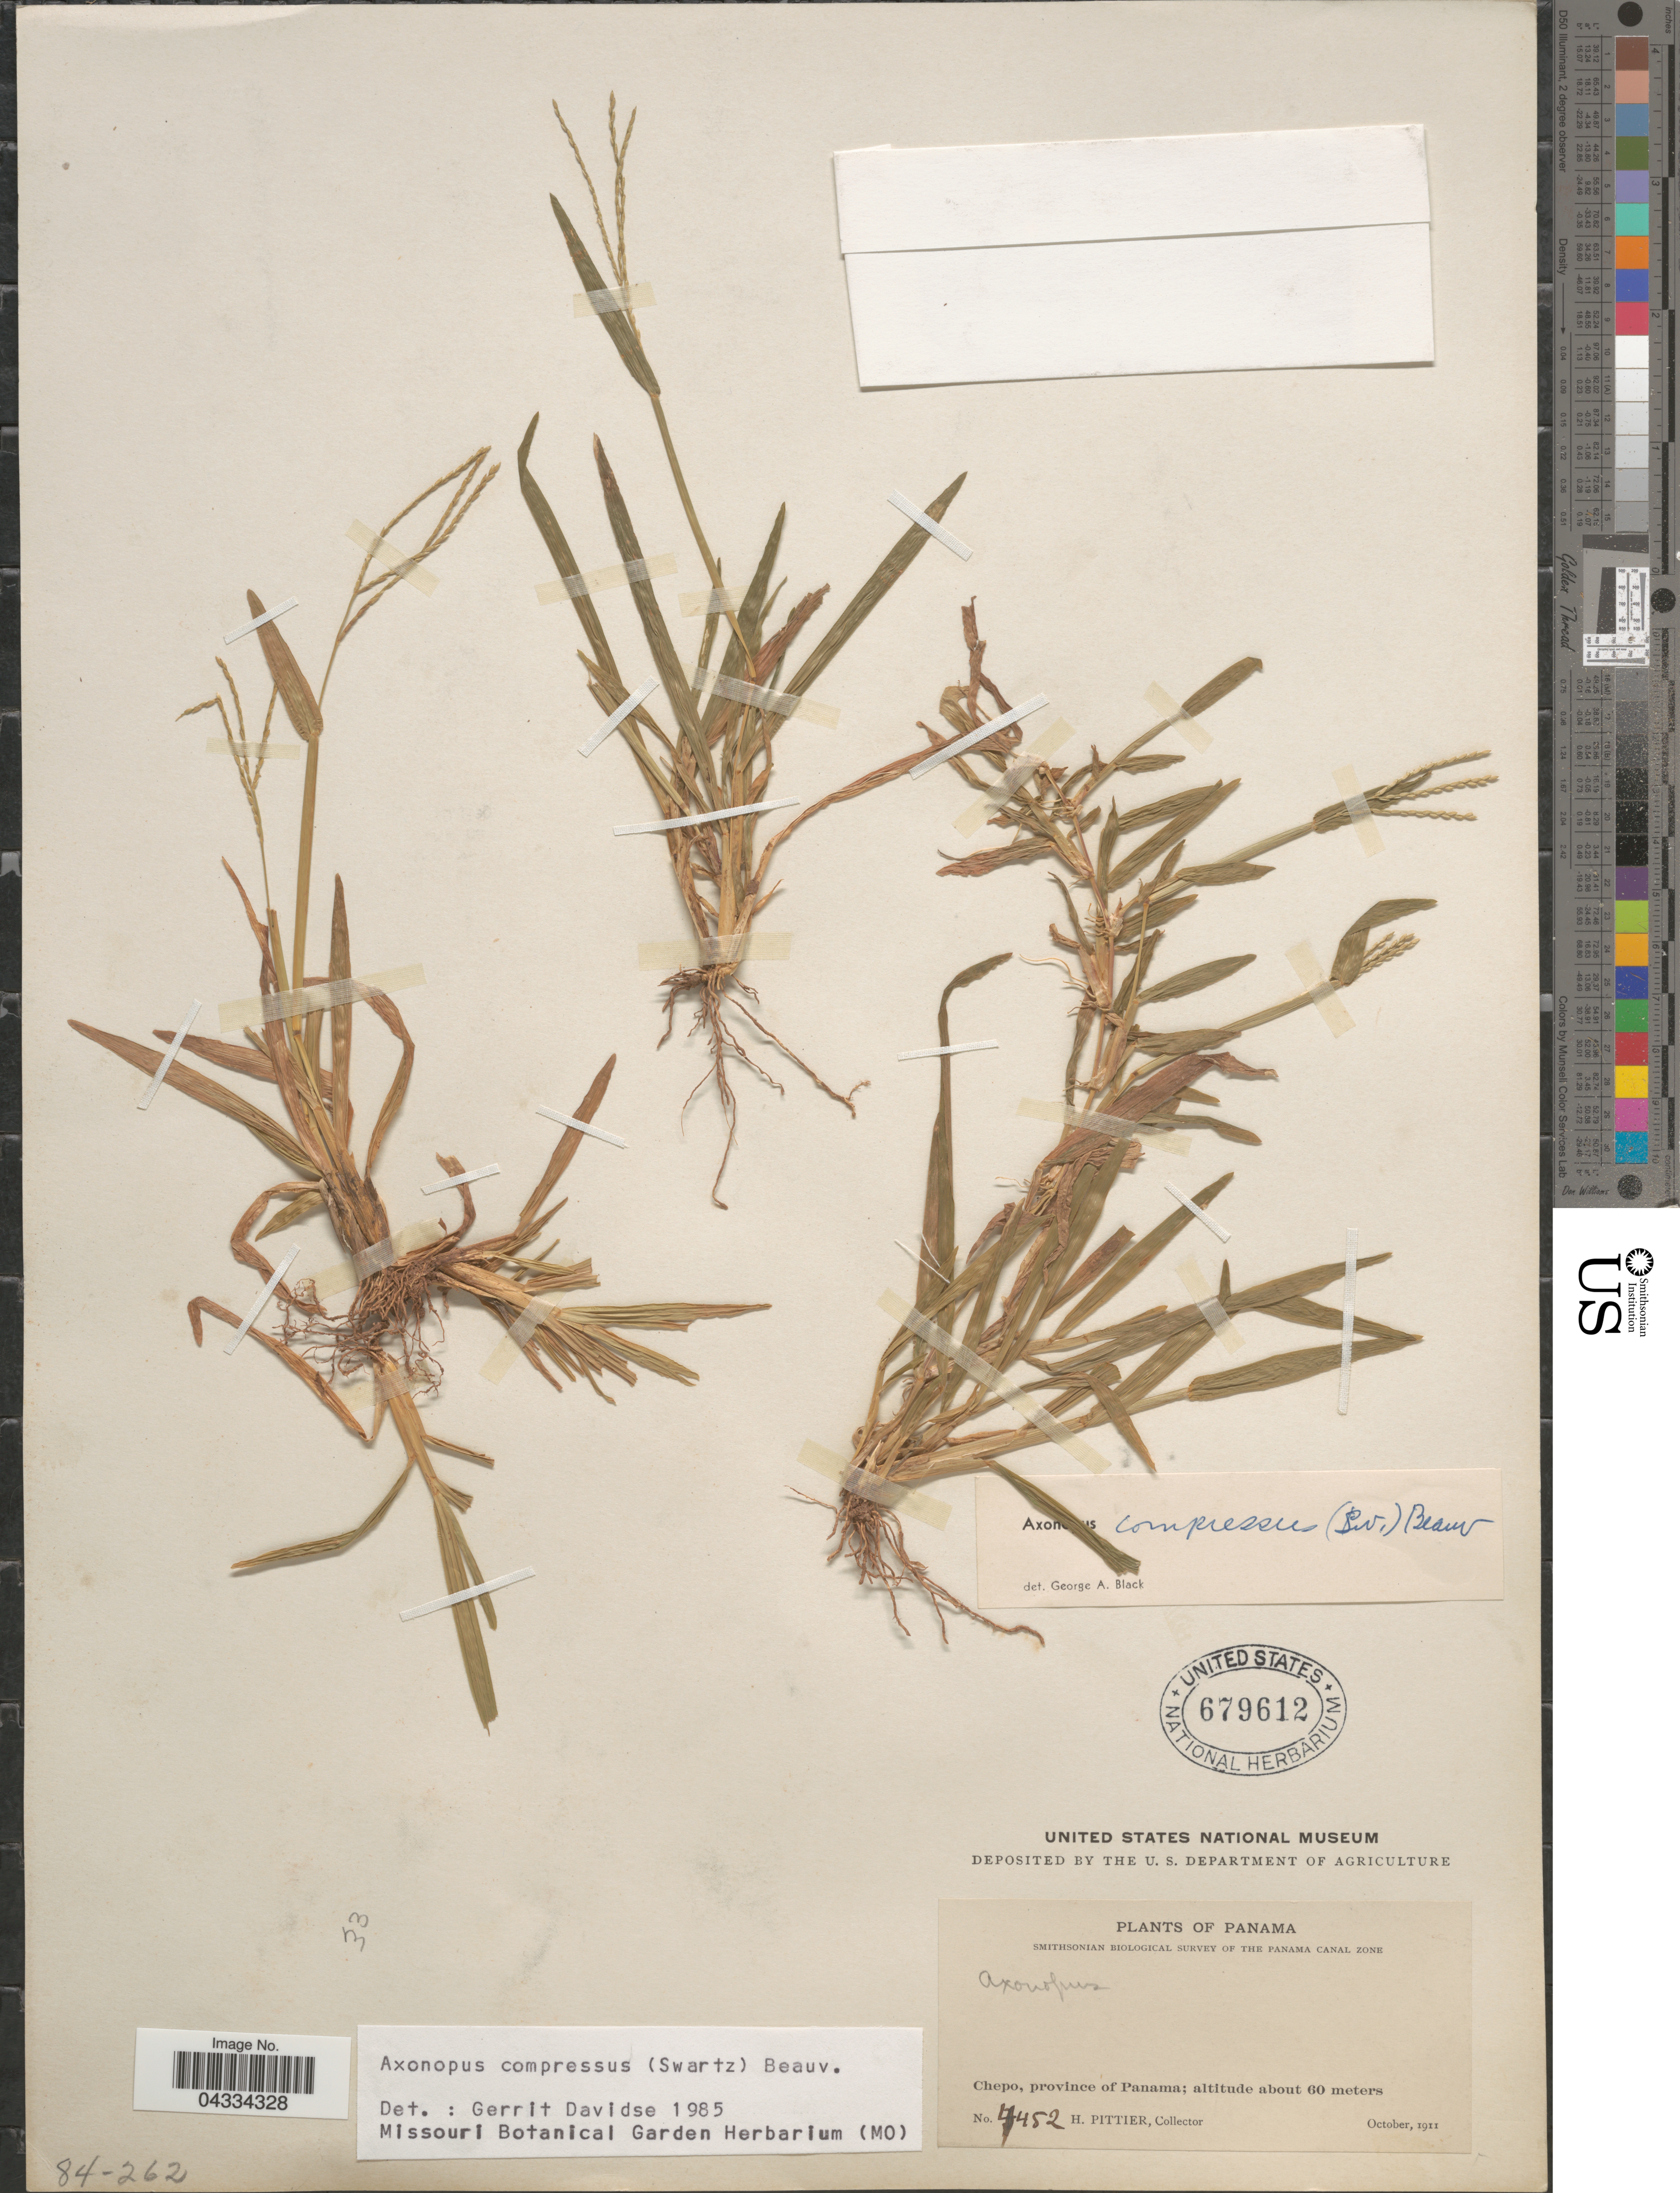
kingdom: Plantae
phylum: Tracheophyta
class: Liliopsida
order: Poales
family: Poaceae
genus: Axonopus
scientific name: Axonopus compressus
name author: (Sw.) P. Beauv.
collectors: H. F. Pittier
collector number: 4452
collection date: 1911-10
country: Panama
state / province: Panamá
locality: Smithsonian Biological Survey of the Panama Canal Zone. Chepo.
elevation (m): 60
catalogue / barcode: US 679612